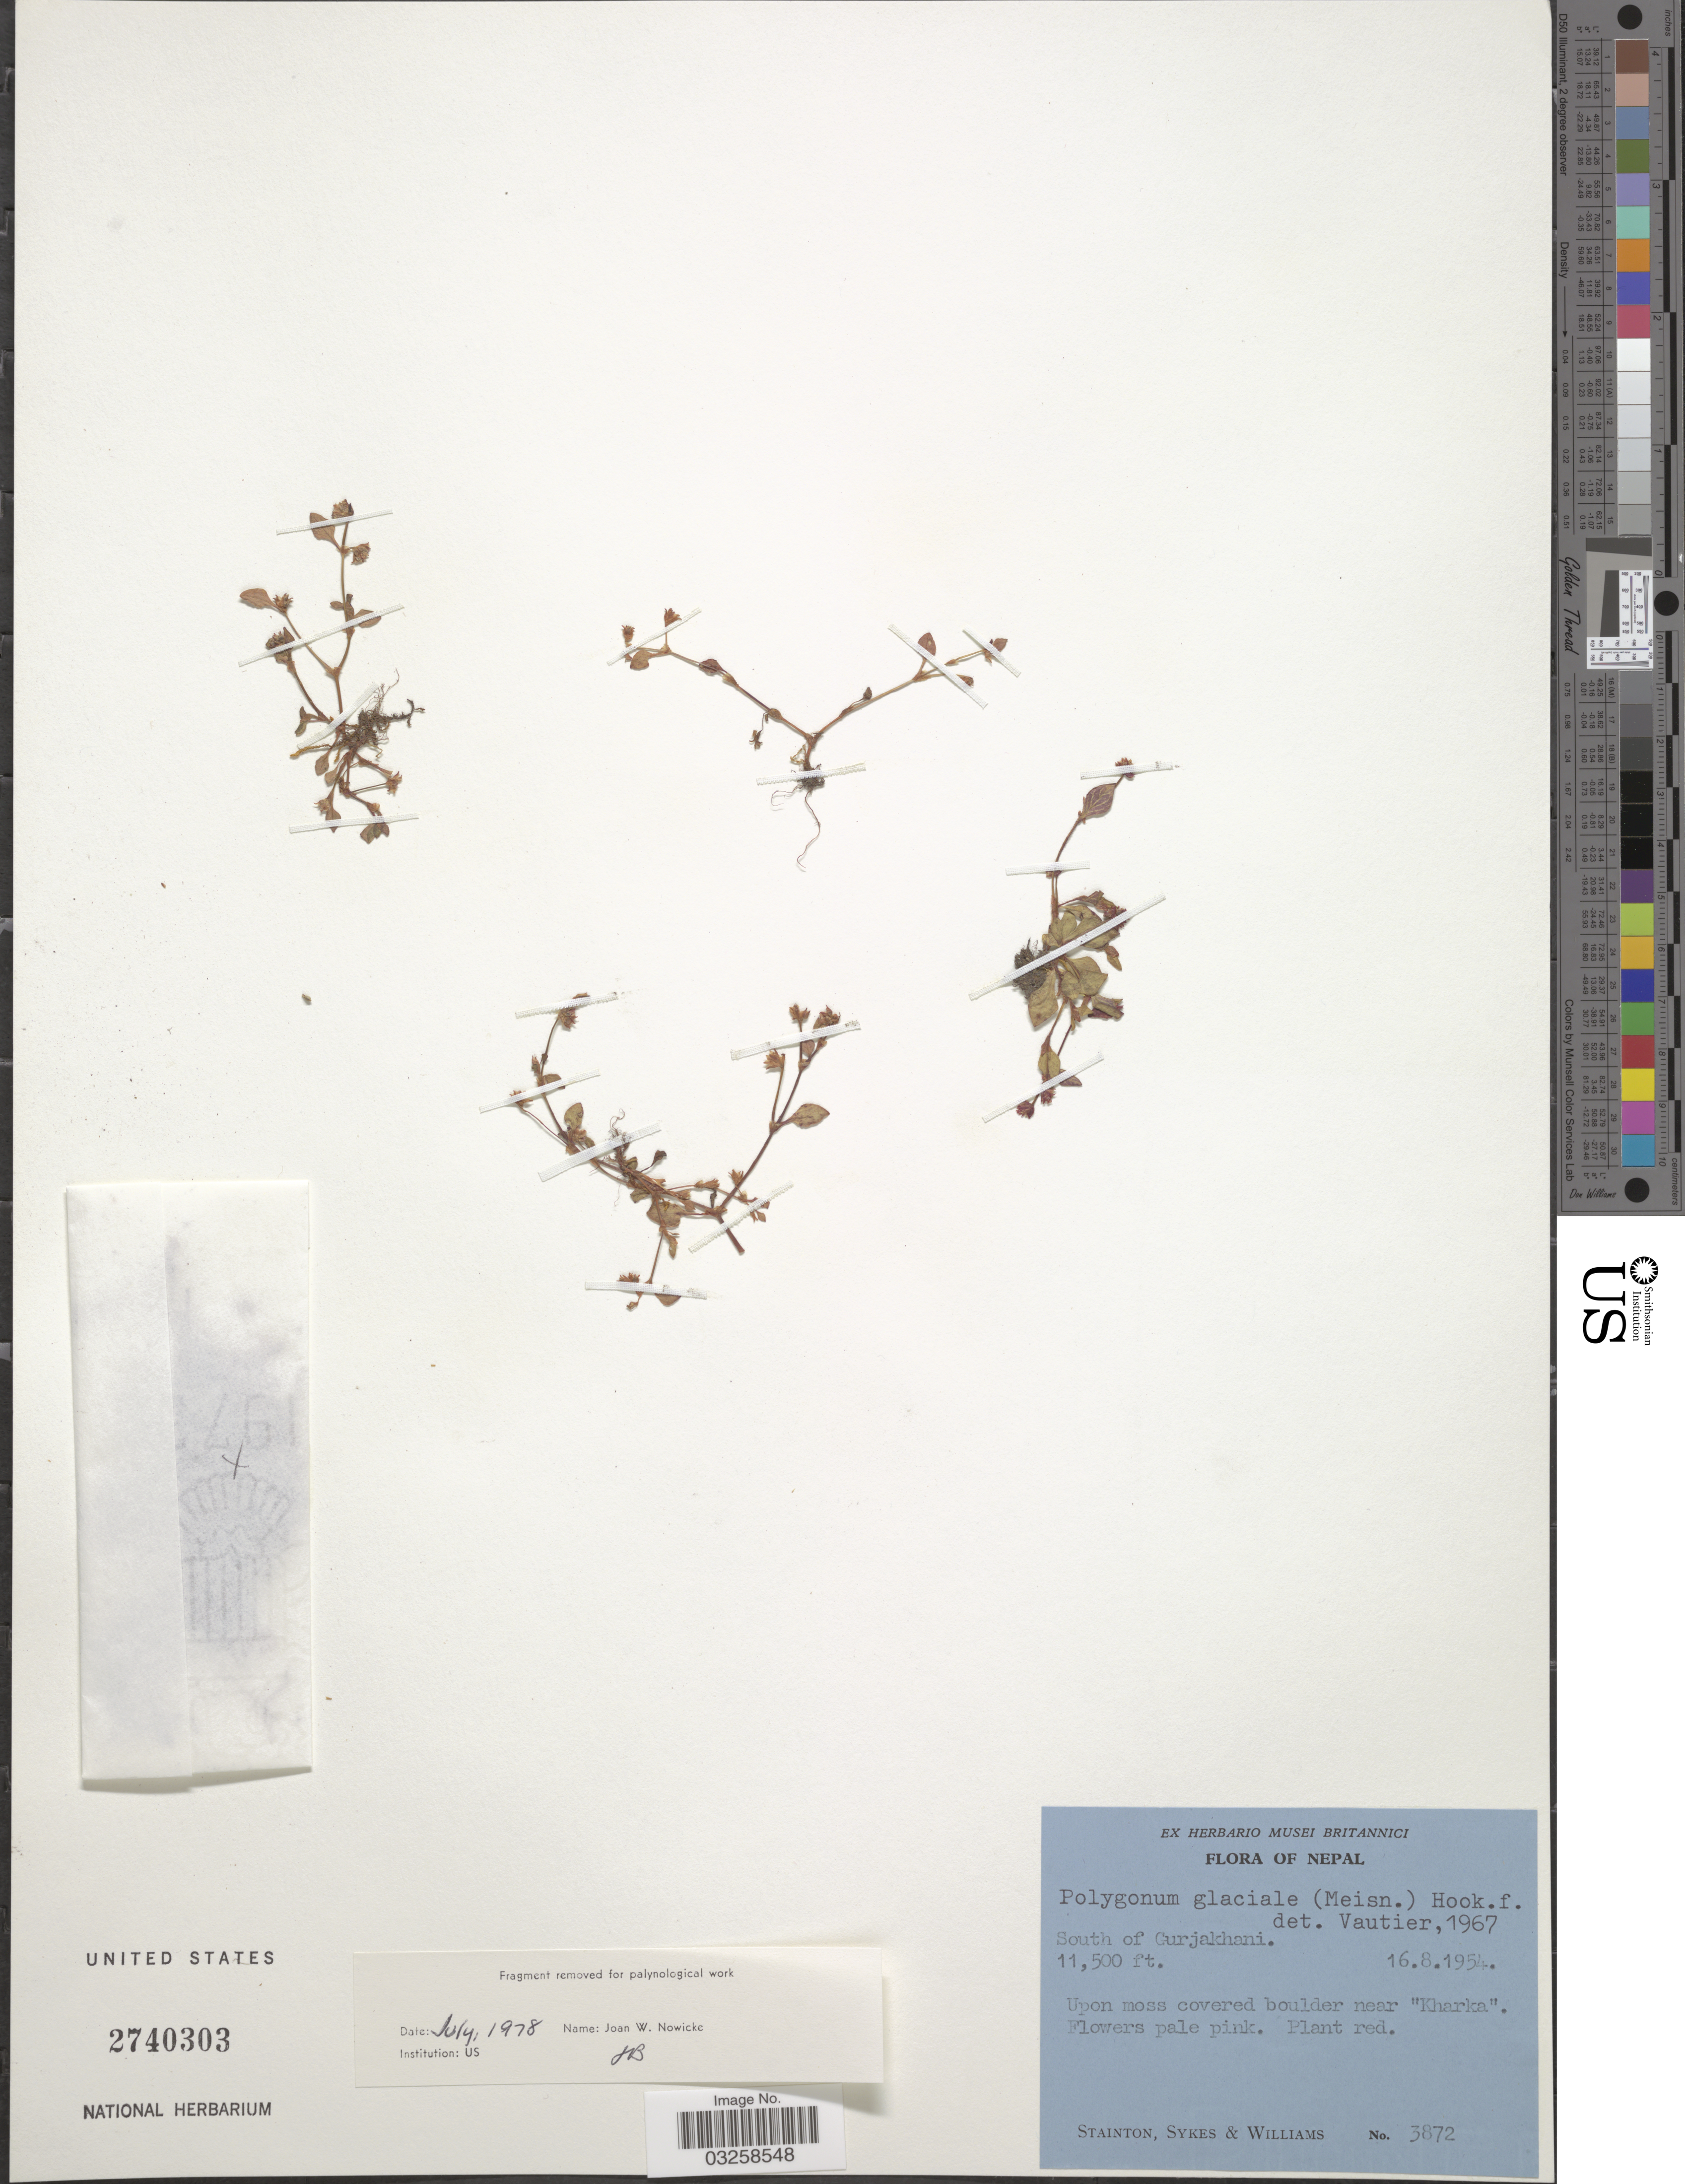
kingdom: Plantae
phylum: Tracheophyta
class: Magnoliopsida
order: Caryophyllales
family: Polygonaceae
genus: Polygonum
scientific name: Polygonum glaciale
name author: (Meisn.) Hook. f.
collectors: -. Stainton, Sykes, -- & -- Williams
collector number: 3872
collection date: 1954-08-16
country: Nepal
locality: South of Gurjakhani.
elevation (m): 3505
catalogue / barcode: US 2740303